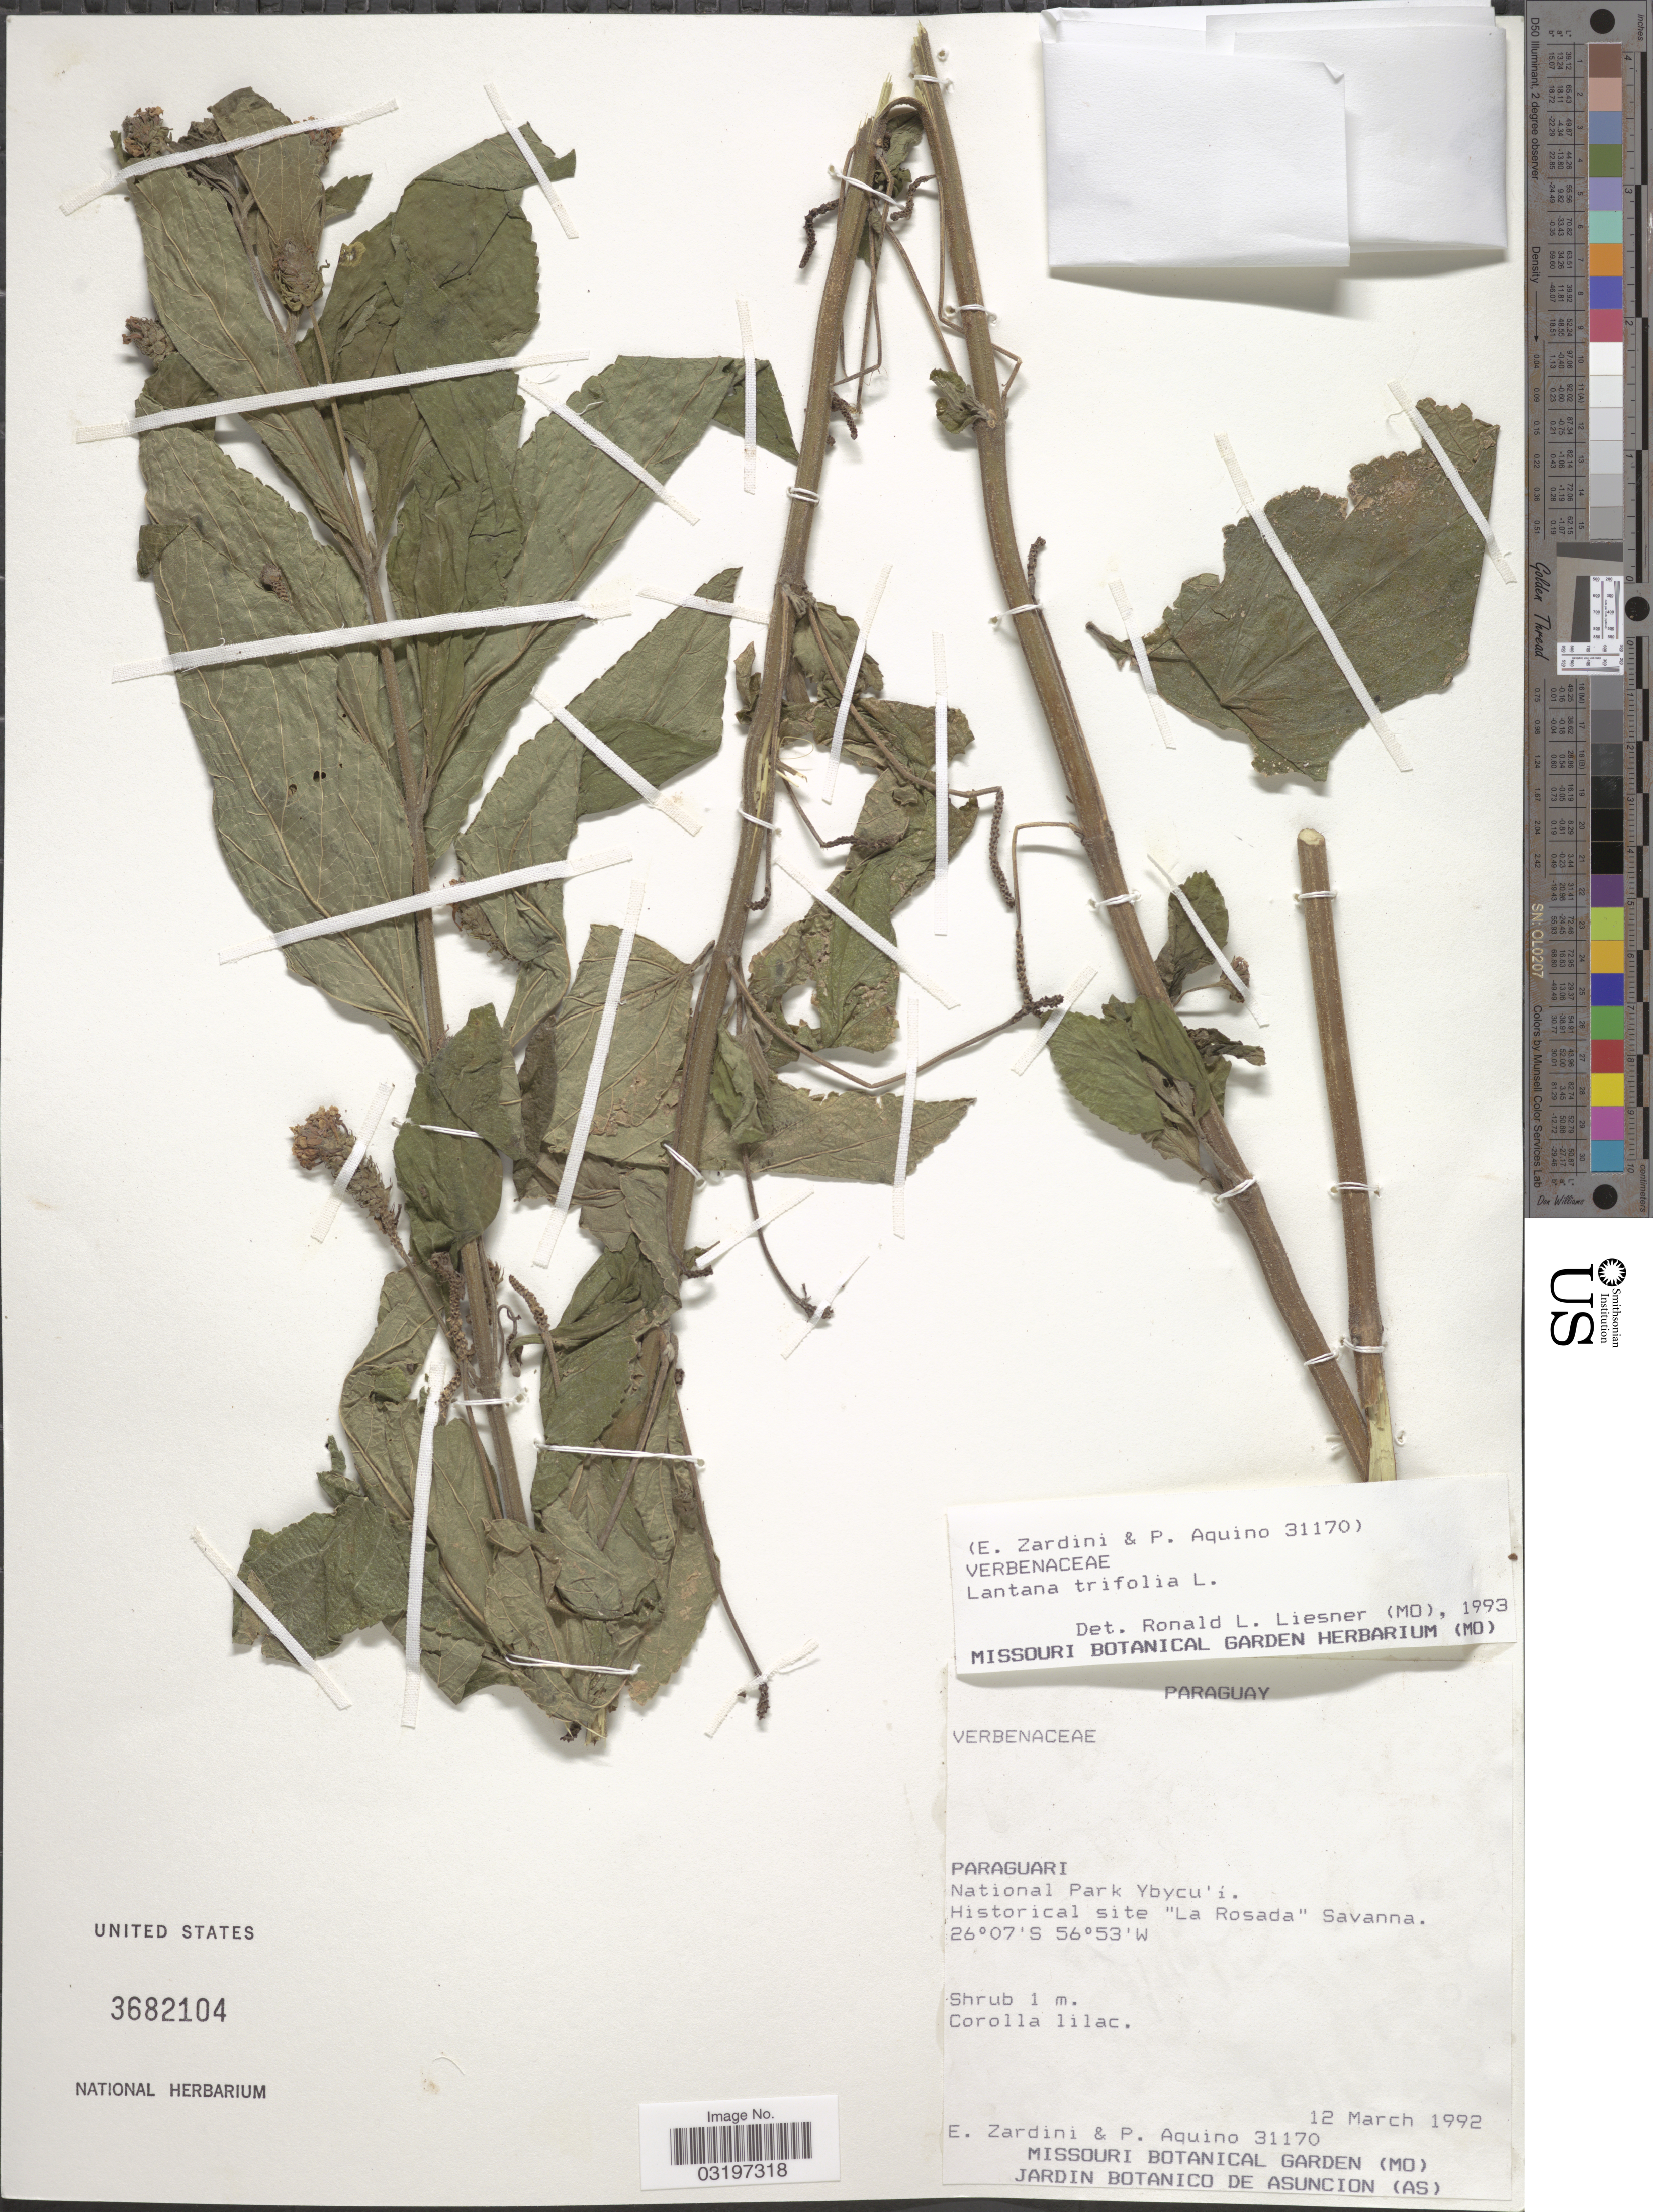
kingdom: Plantae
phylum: Tracheophyta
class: Magnoliopsida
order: Lamiales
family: Verbenaceae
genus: Lantana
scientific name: Lantana trifolia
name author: L.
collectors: E. Zardini & P. Aquino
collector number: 31170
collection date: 1992-03-12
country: Paraguay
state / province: Paraguari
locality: National Park Ybycu'i. Historical site "La Rosada" Savanna.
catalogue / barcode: US 3682104